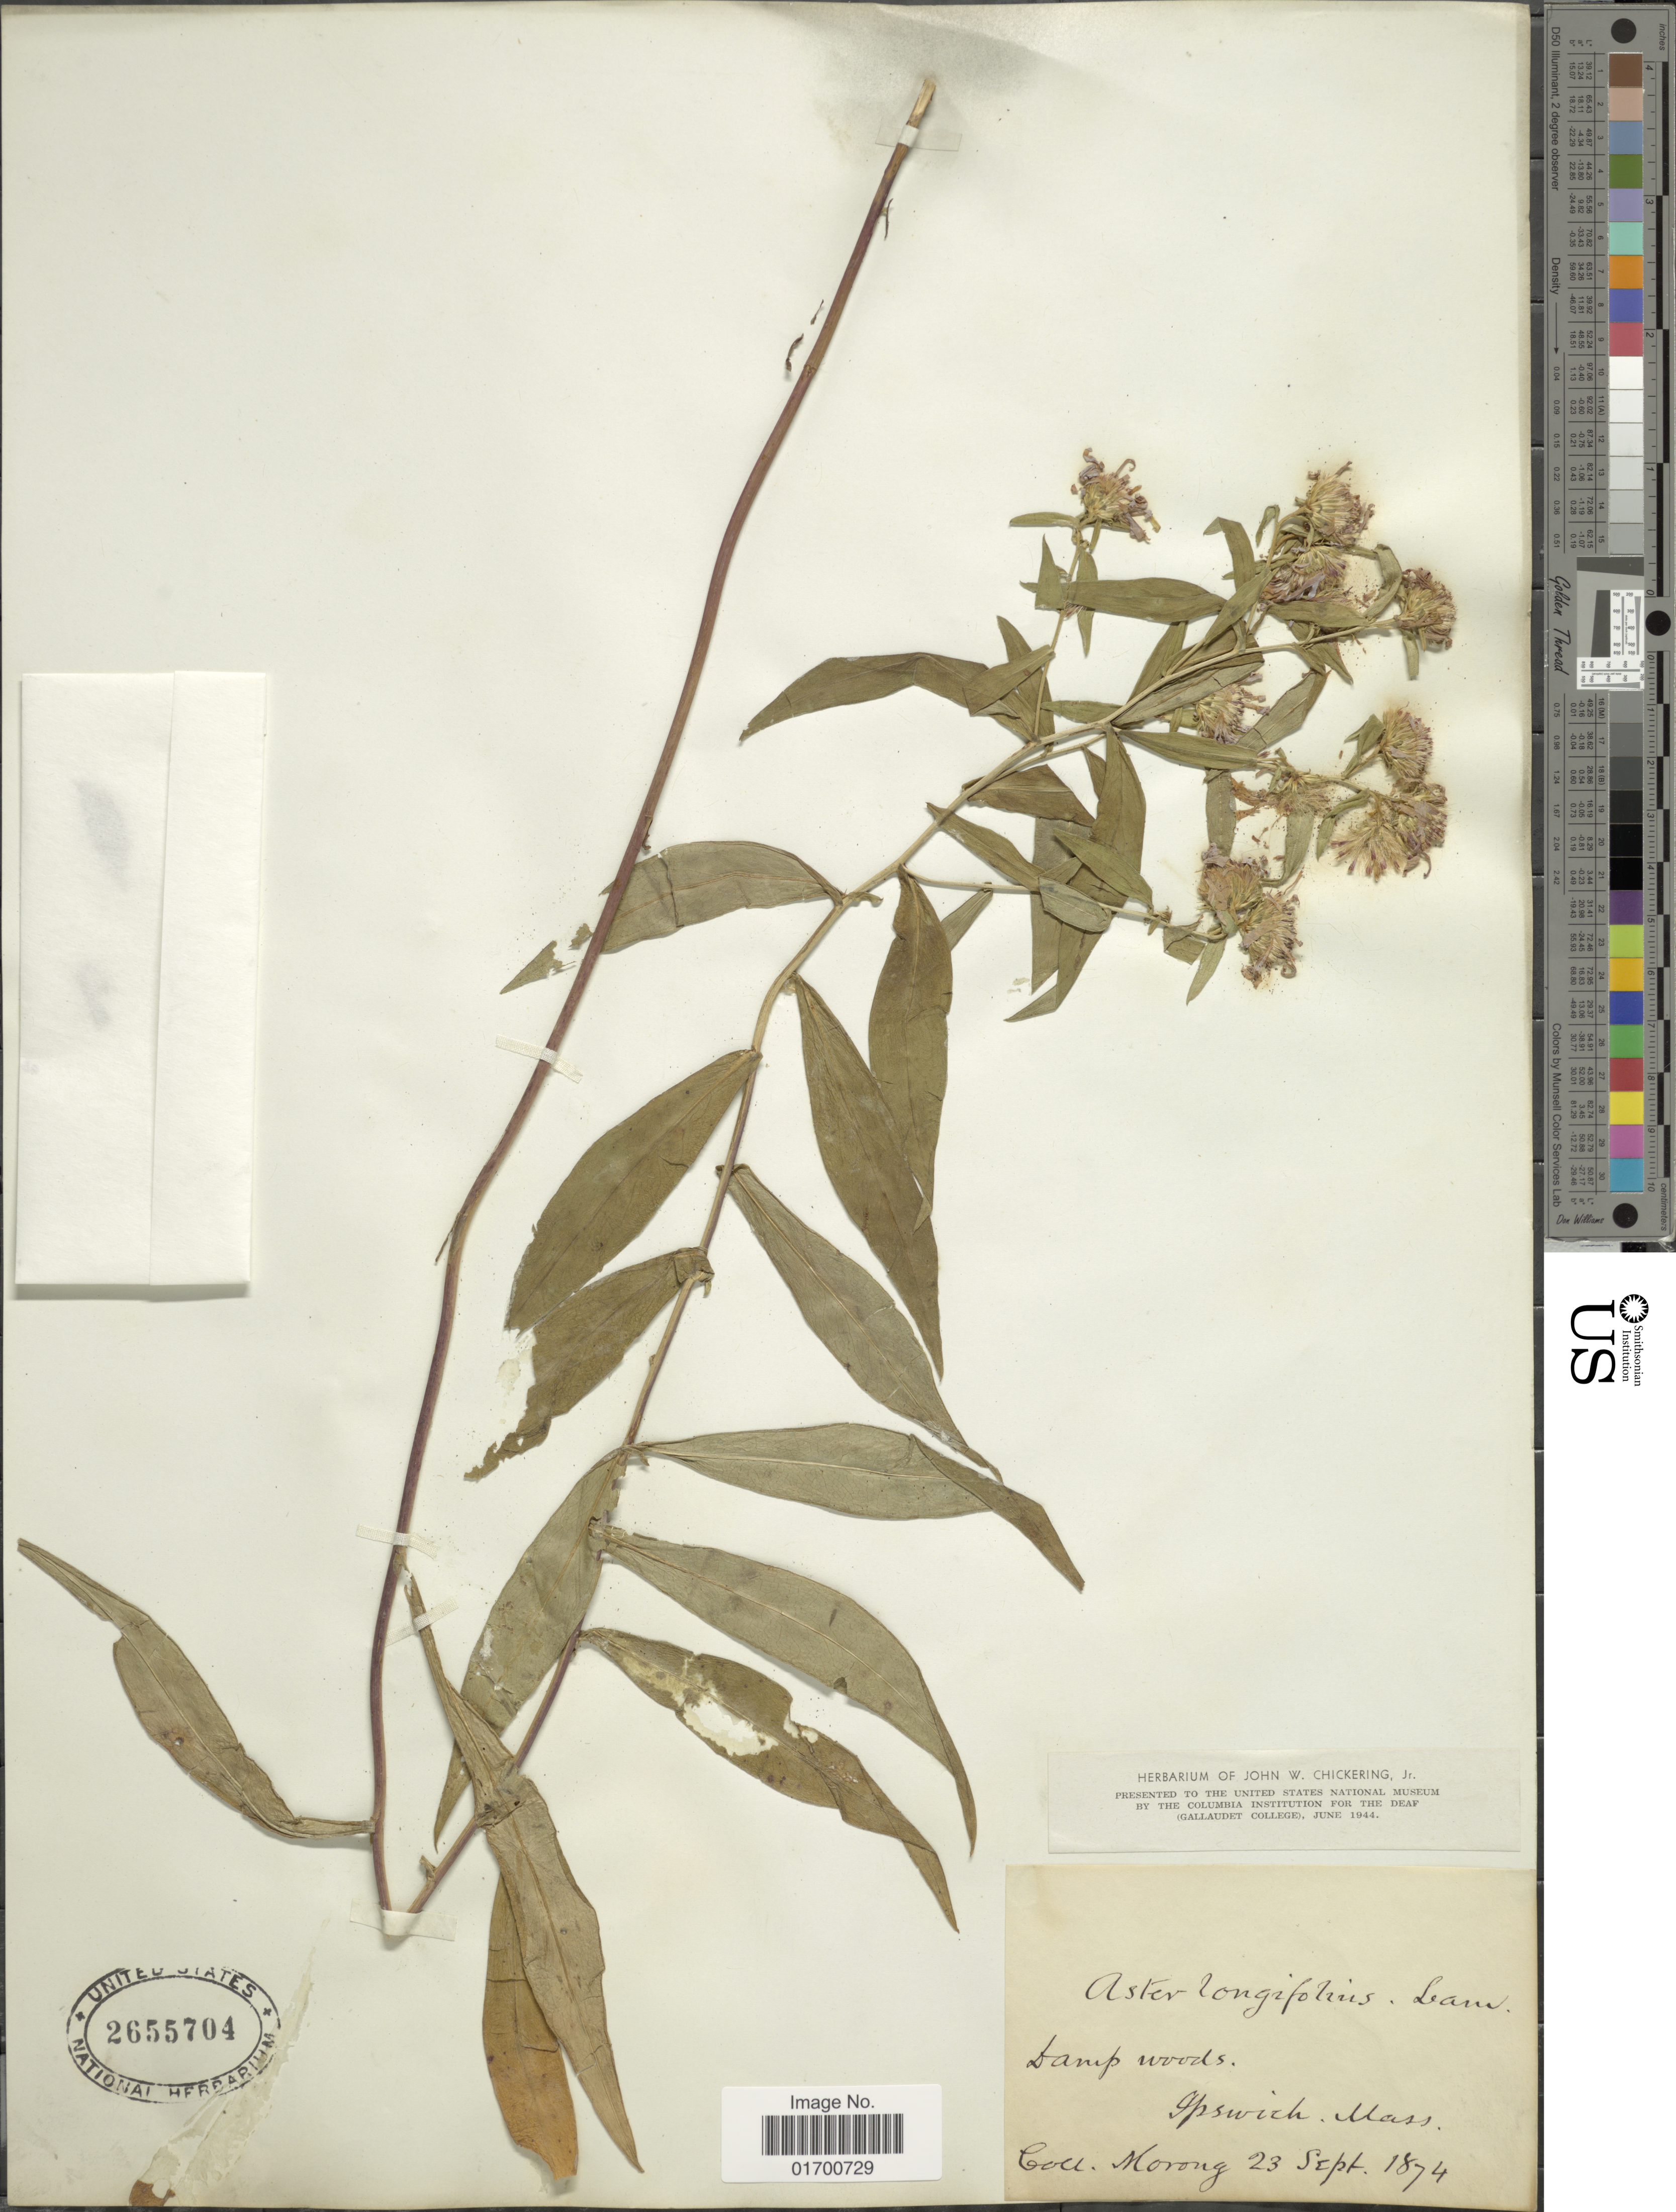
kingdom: Plantae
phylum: Tracheophyta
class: Magnoliopsida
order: Asterales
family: Asteraceae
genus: Symphyotrichum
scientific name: Symphyotrichum longifolium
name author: (Lam.) G.L. Nesom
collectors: ex herb. T. Morong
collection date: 1874-09-23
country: United States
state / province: Massachusetts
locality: Ipswich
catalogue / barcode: US 2655705